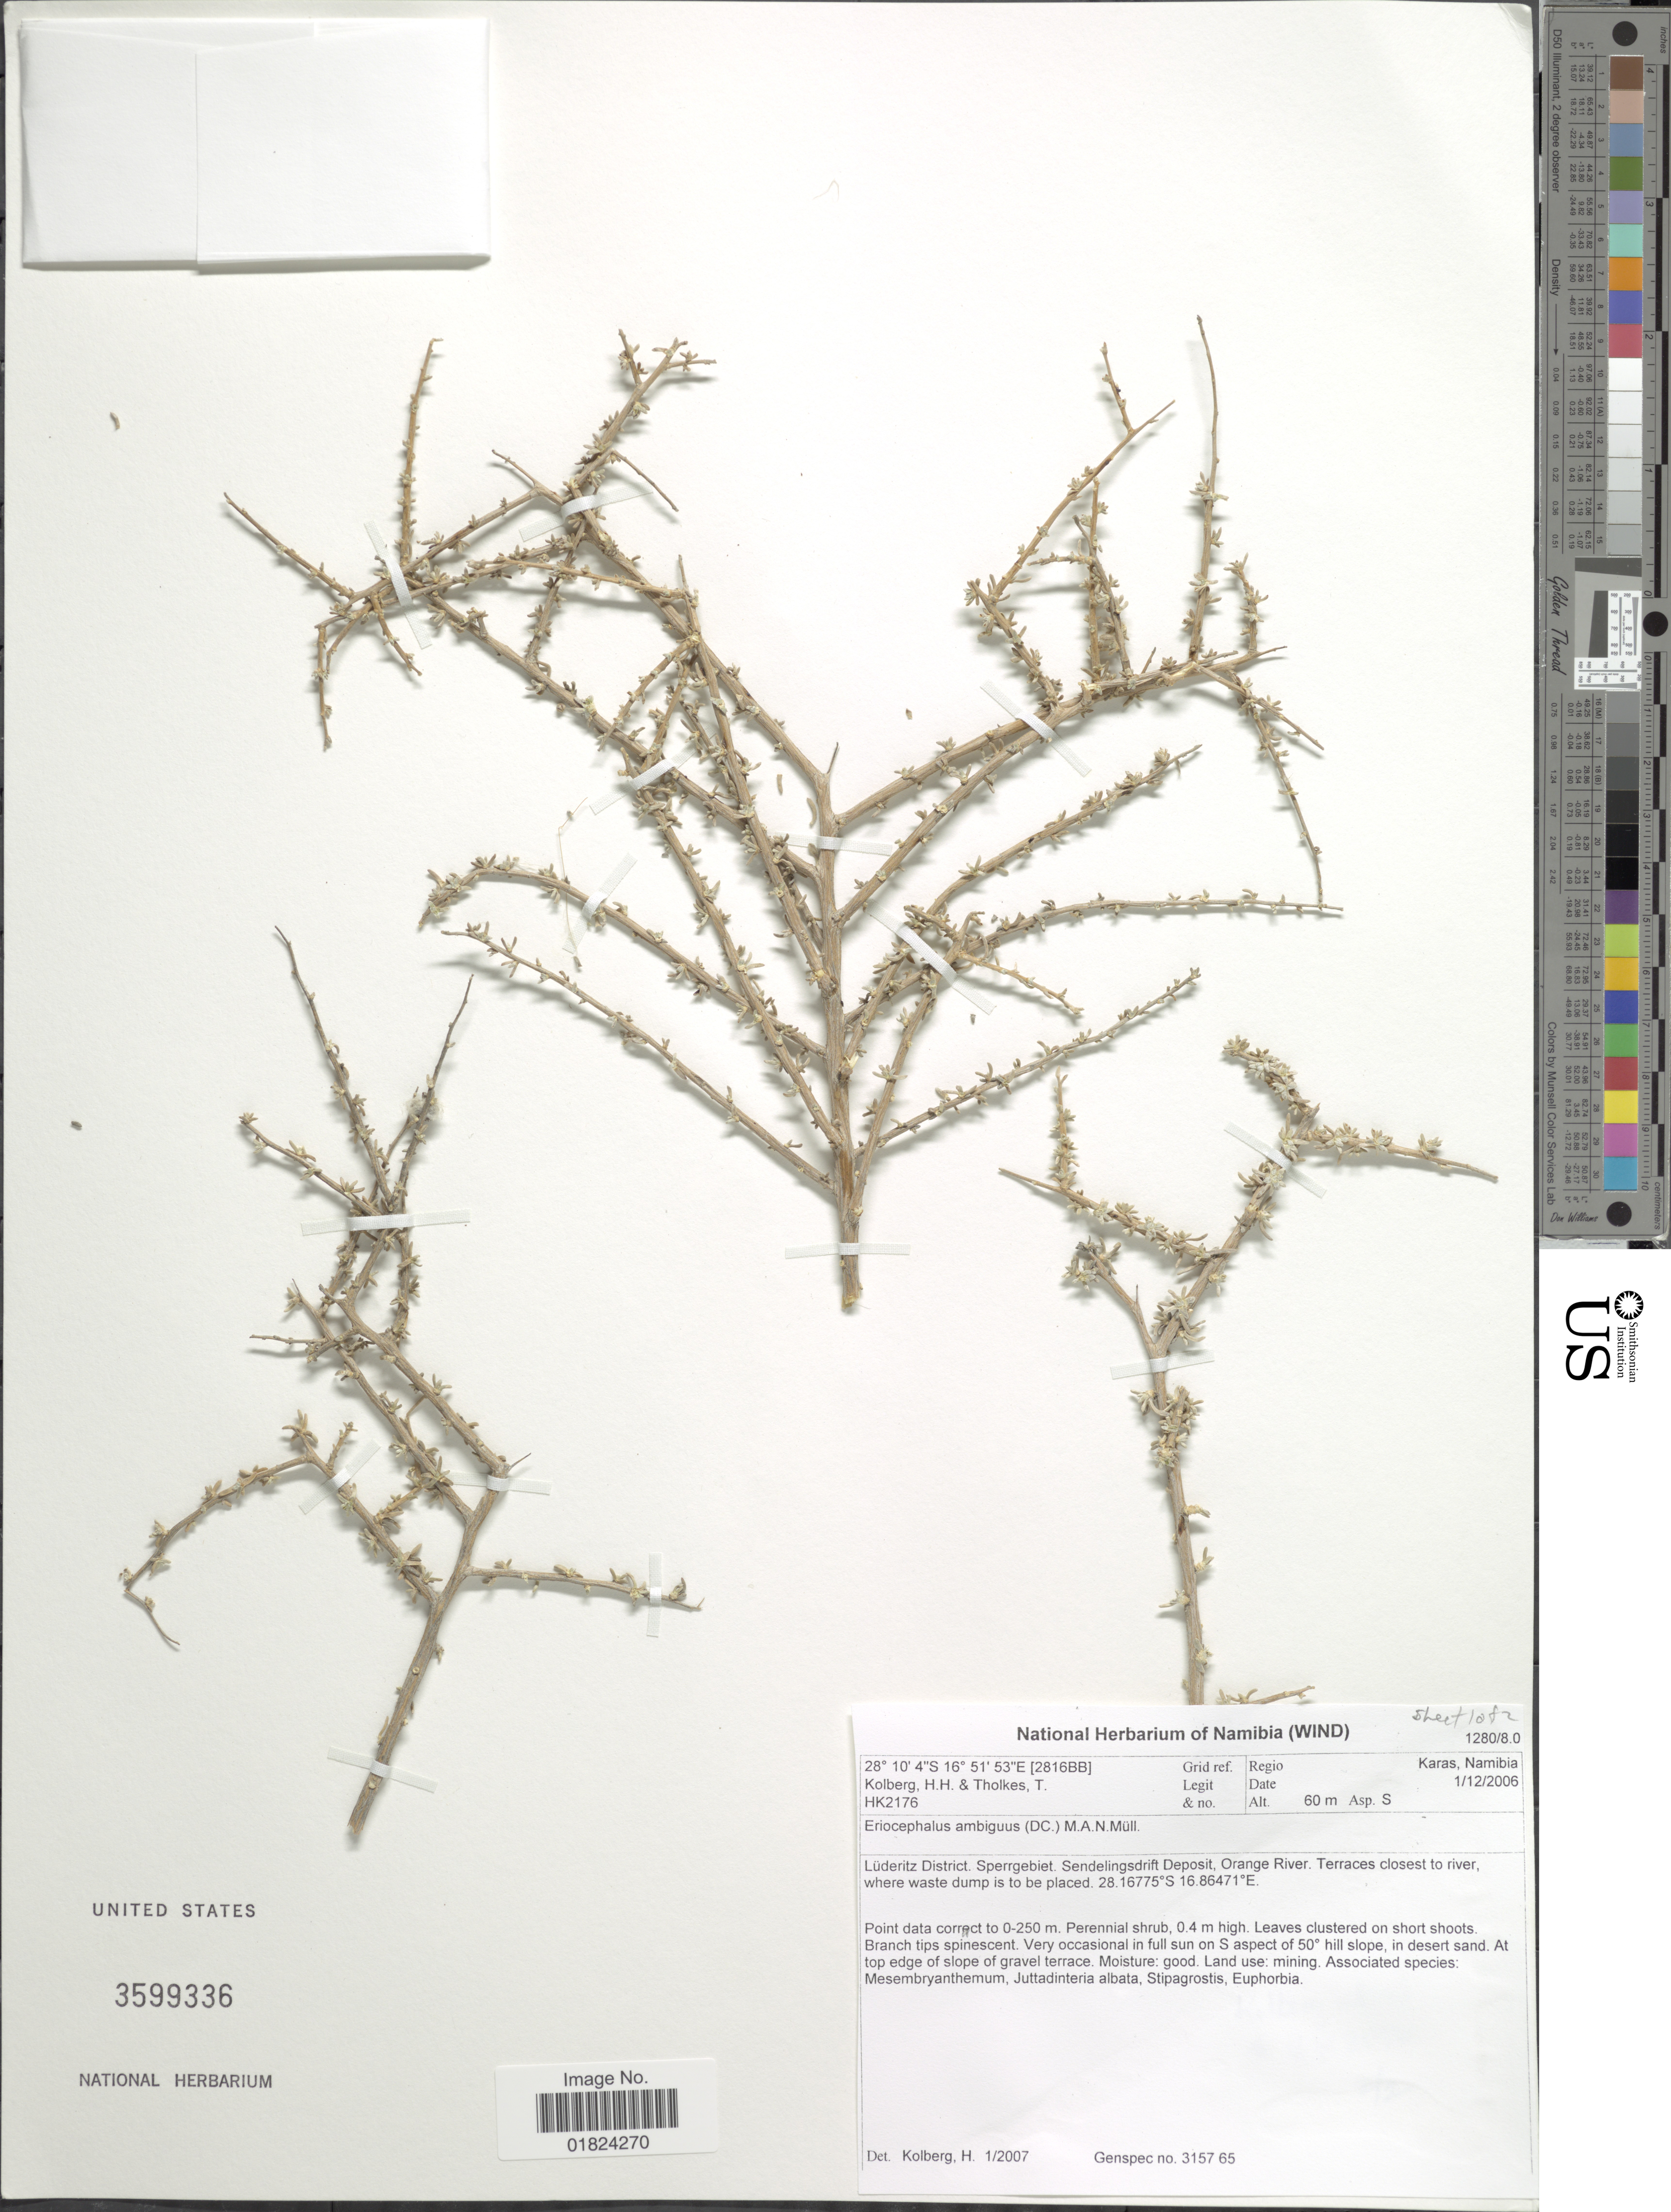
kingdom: Plantae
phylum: Tracheophyta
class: Magnoliopsida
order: Asterales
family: Asteraceae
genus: Eriocephalus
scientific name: Eriocephalus ambiguus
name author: (DC.) M.A.N. Müll.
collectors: H. H. Kolberg & T. Tholkes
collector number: HK2176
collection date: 2006-12-01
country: Namibia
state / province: Karas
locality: Lüderitz District, Sperrgebiet, Sendelingsdrift Deposit, Orange River, Terraces closest to river, where waste dump is to be placed.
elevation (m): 60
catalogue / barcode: US 3599336